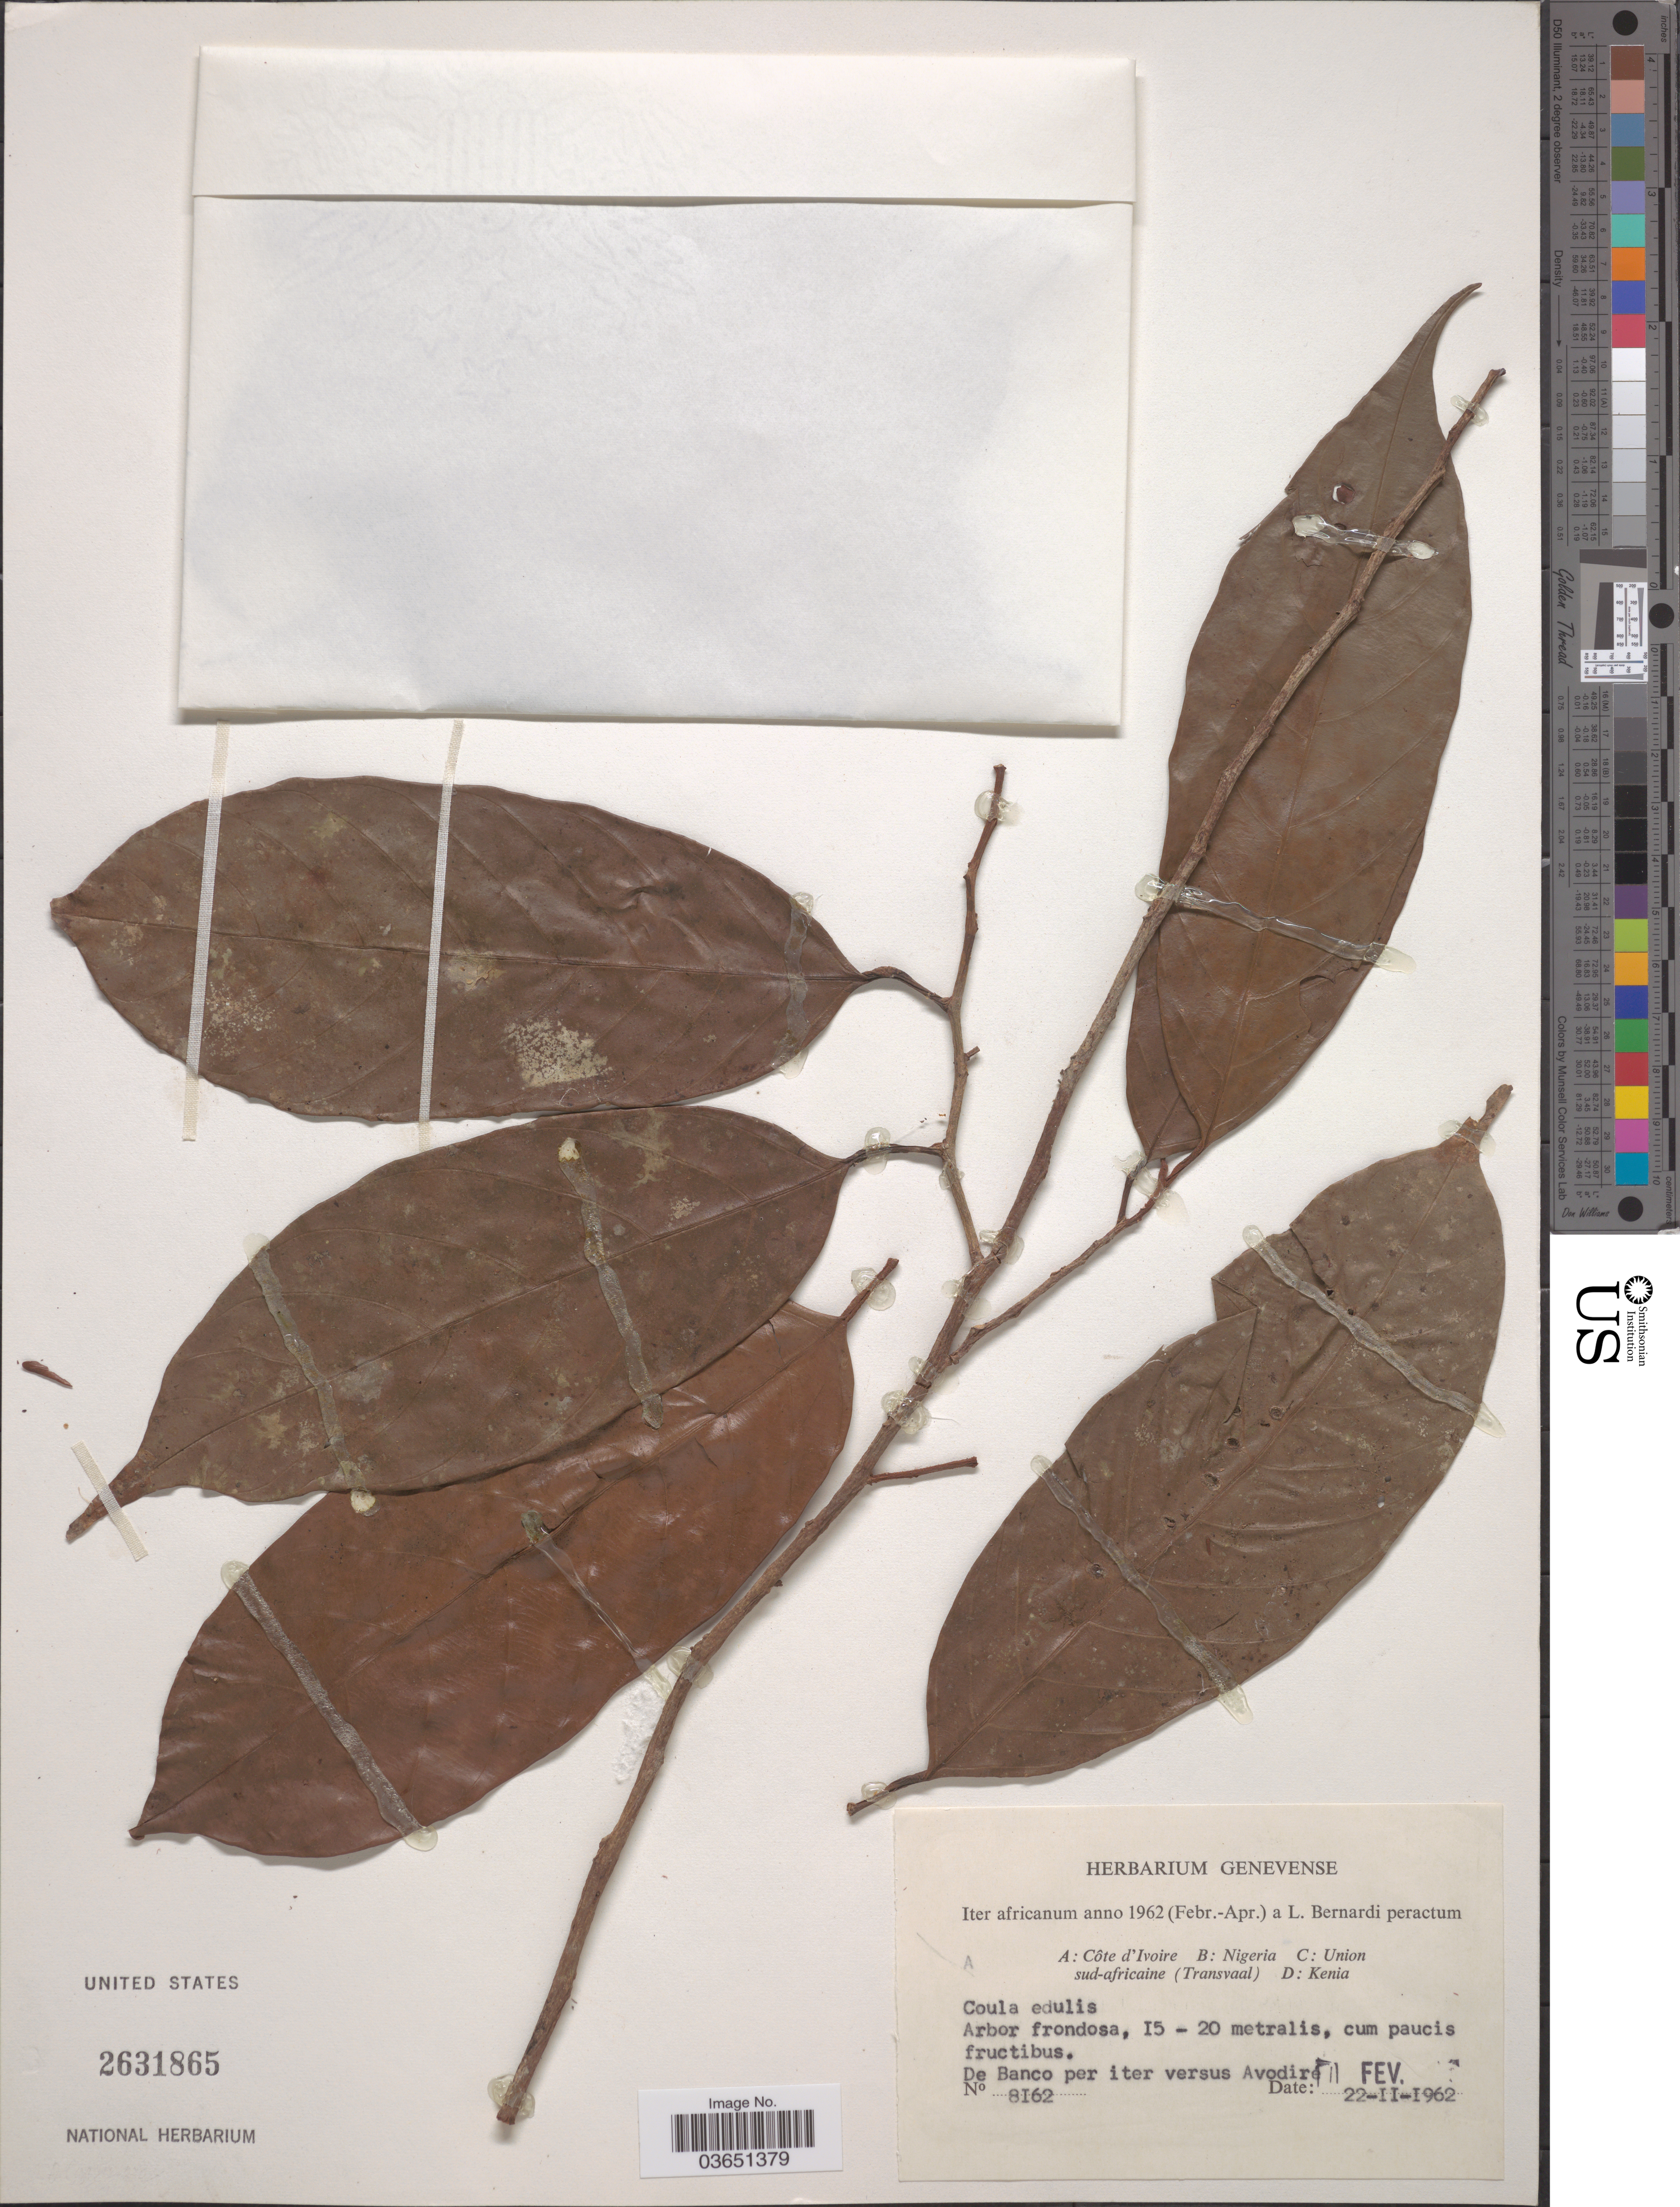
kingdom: Plantae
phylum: Tracheophyta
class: Magnoliopsida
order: Santalales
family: Coulaceae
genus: Coula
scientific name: Coula edulis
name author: Baill.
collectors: L. Bernardi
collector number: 8162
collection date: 1962-02-22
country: Ivory Coast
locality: Côte d'Ivoire. De Banco per iter versus Avodire.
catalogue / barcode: US 2631865